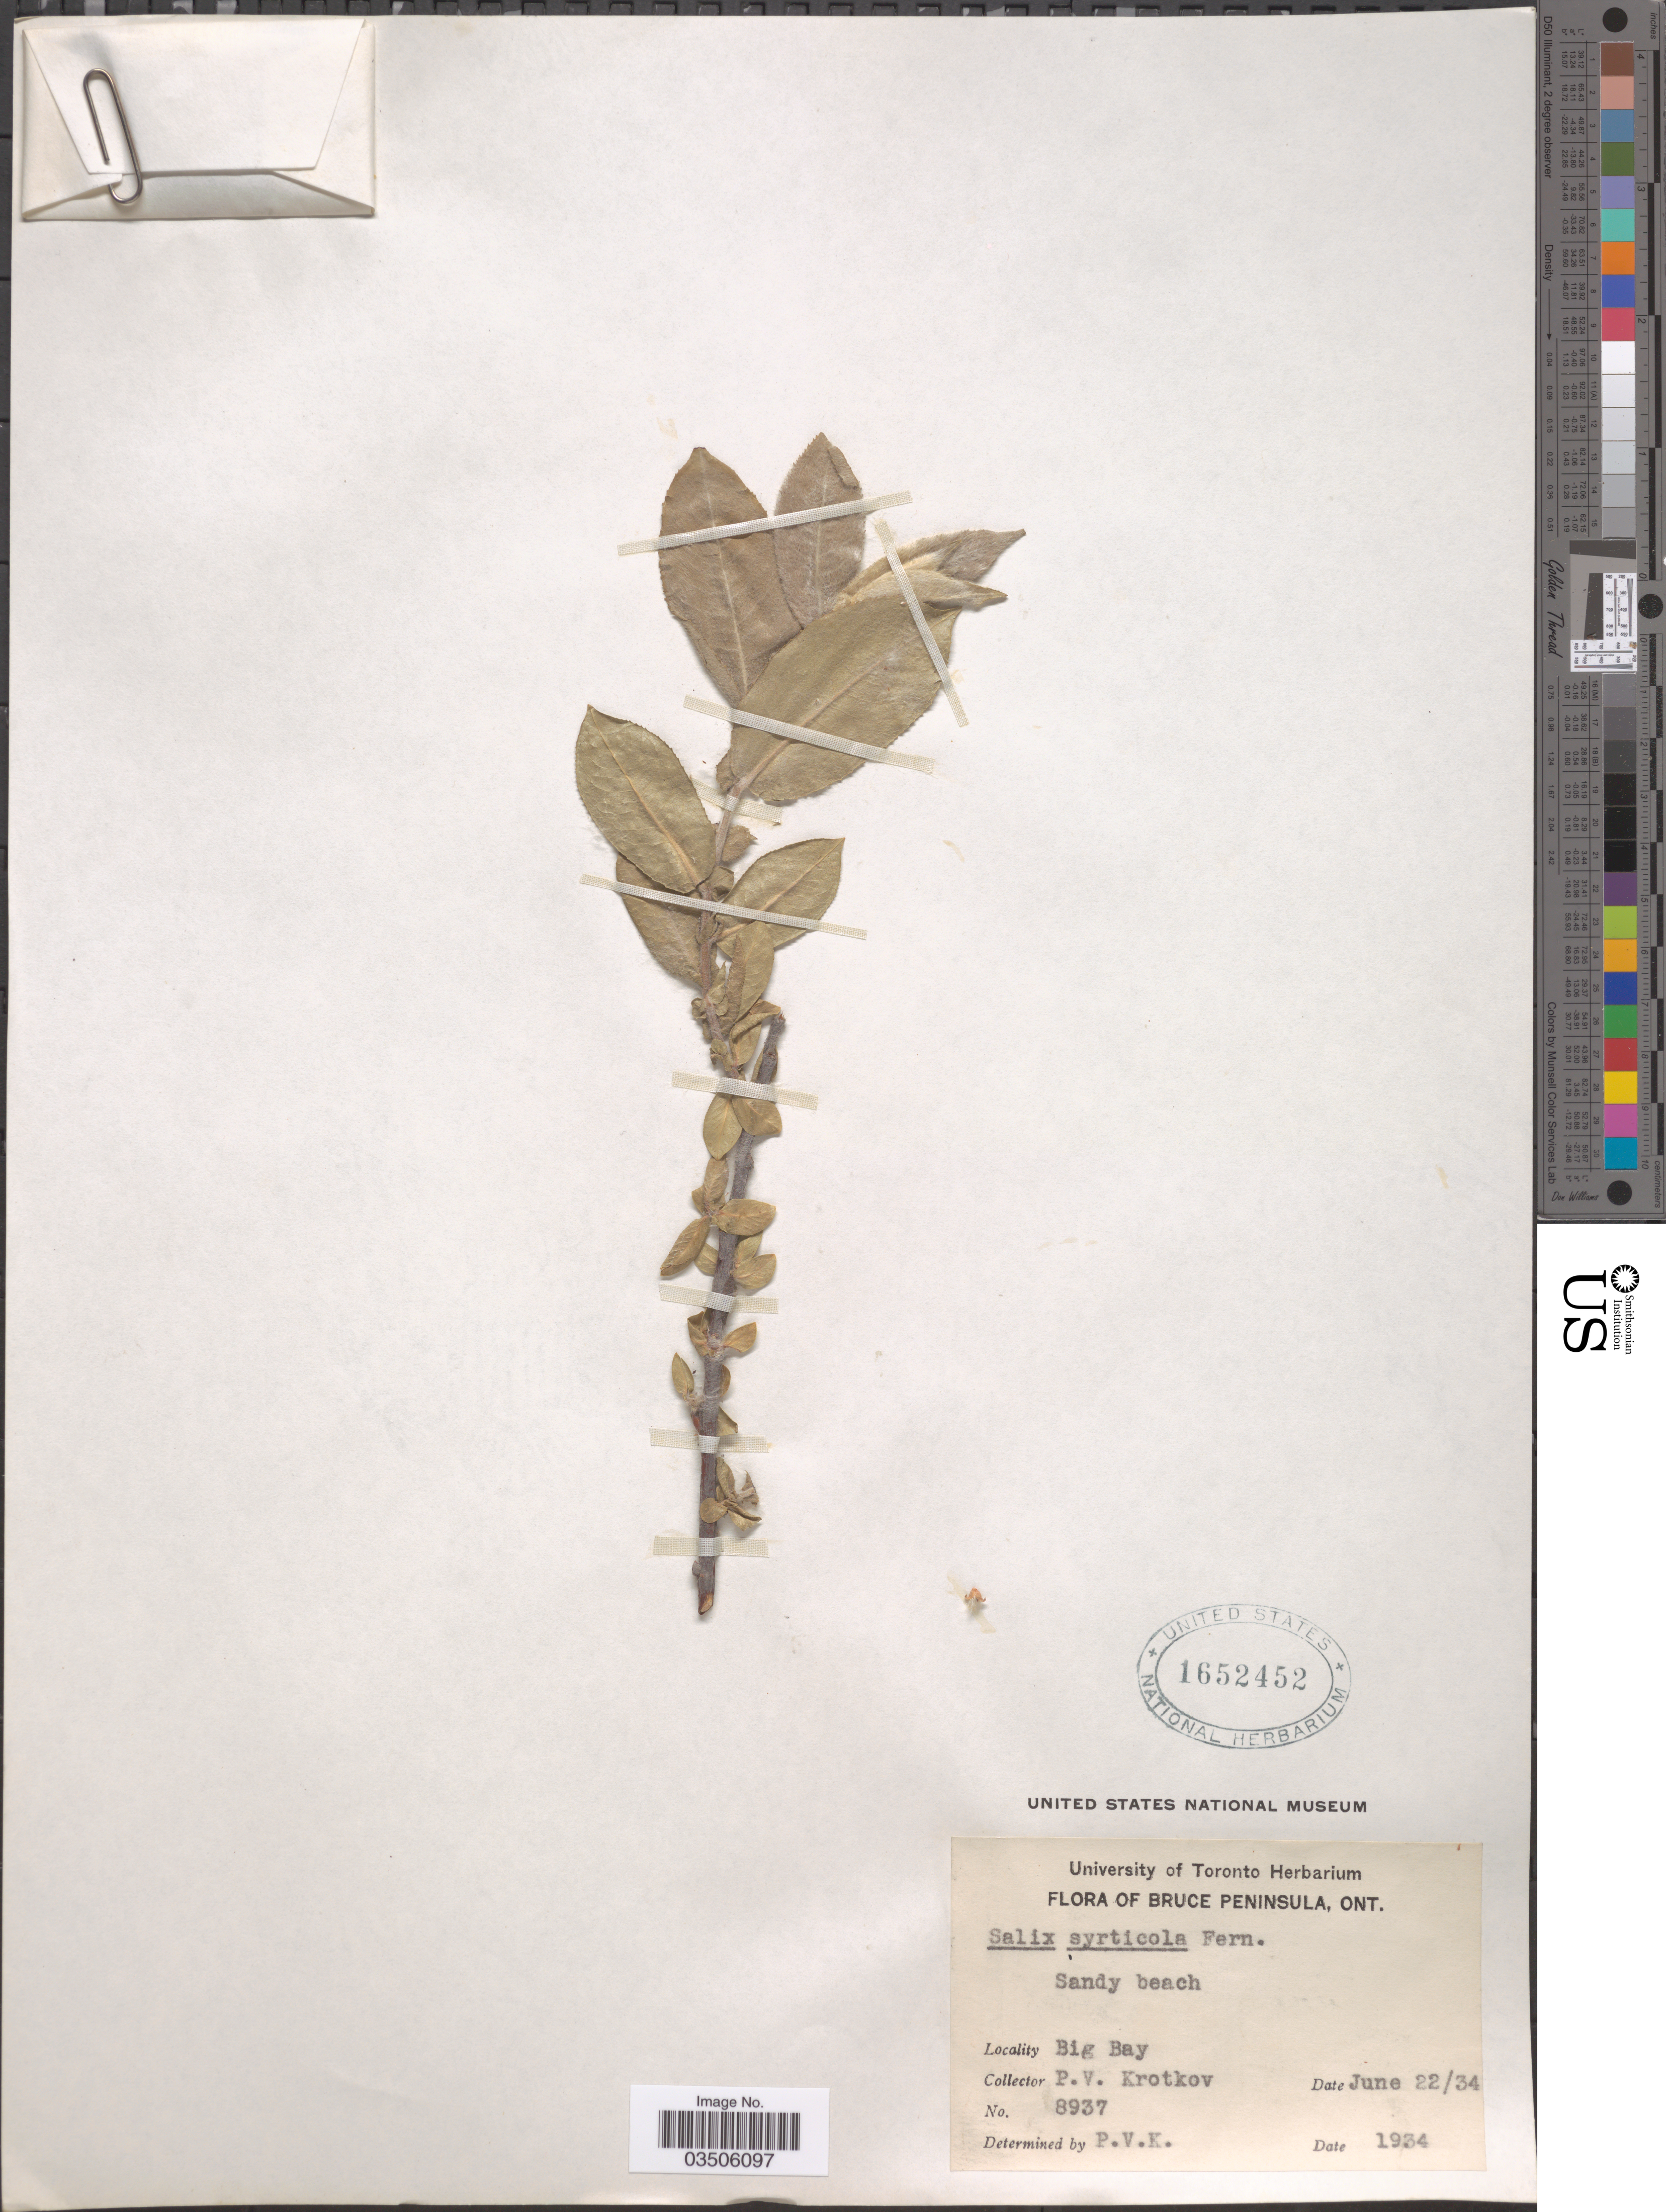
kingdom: Plantae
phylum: Tracheophyta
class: Magnoliopsida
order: Malpighiales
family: Salicaceae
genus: Salix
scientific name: Salix syrticola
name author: Fernald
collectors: P. V. Krotkov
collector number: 8937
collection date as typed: Transcribed d/m/y: 22/6/34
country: Canada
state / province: Ontario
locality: Bruce Peninsula. Big Bay.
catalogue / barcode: US 1652452